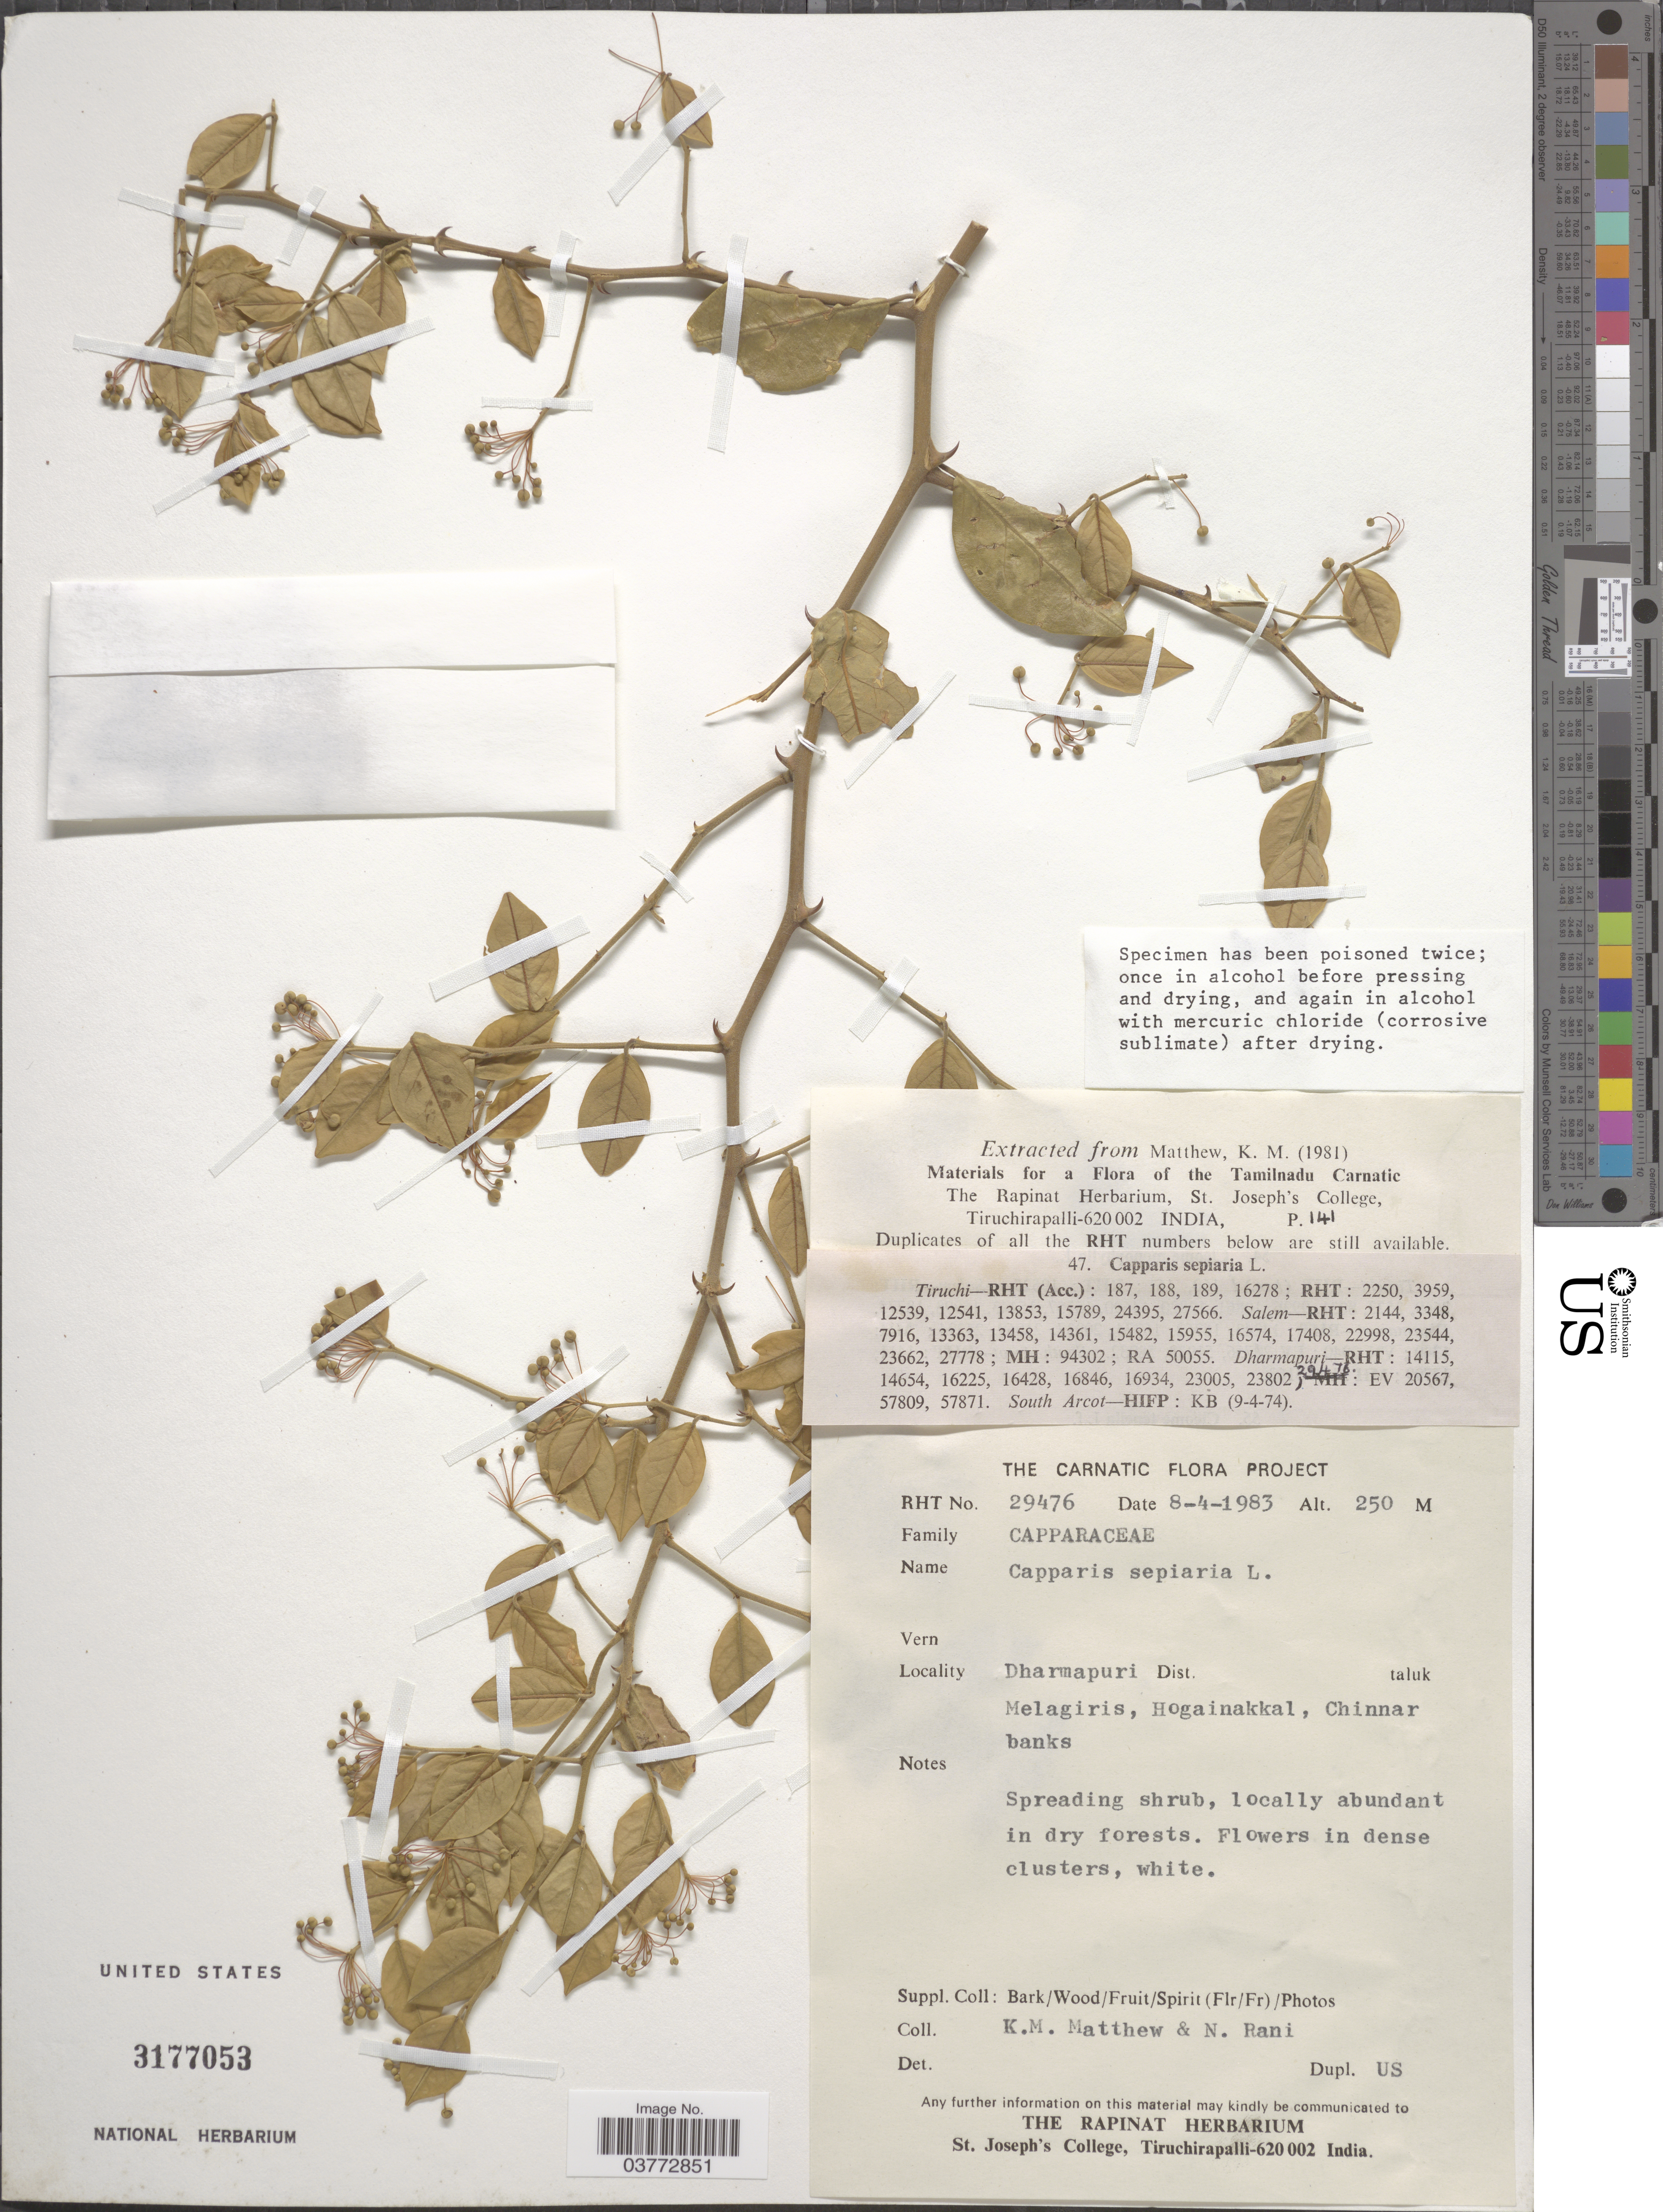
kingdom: Plantae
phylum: Tracheophyta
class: Magnoliopsida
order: Brassicales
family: Capparaceae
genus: Capparis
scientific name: Capparis sepiaria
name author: L.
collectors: K. M. Matthew & N. Rani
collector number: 29476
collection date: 1983-04-08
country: India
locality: Dharmapuri. Melagiris, Hogainakkal, Chinnar banks.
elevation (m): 250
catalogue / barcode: US 3177053